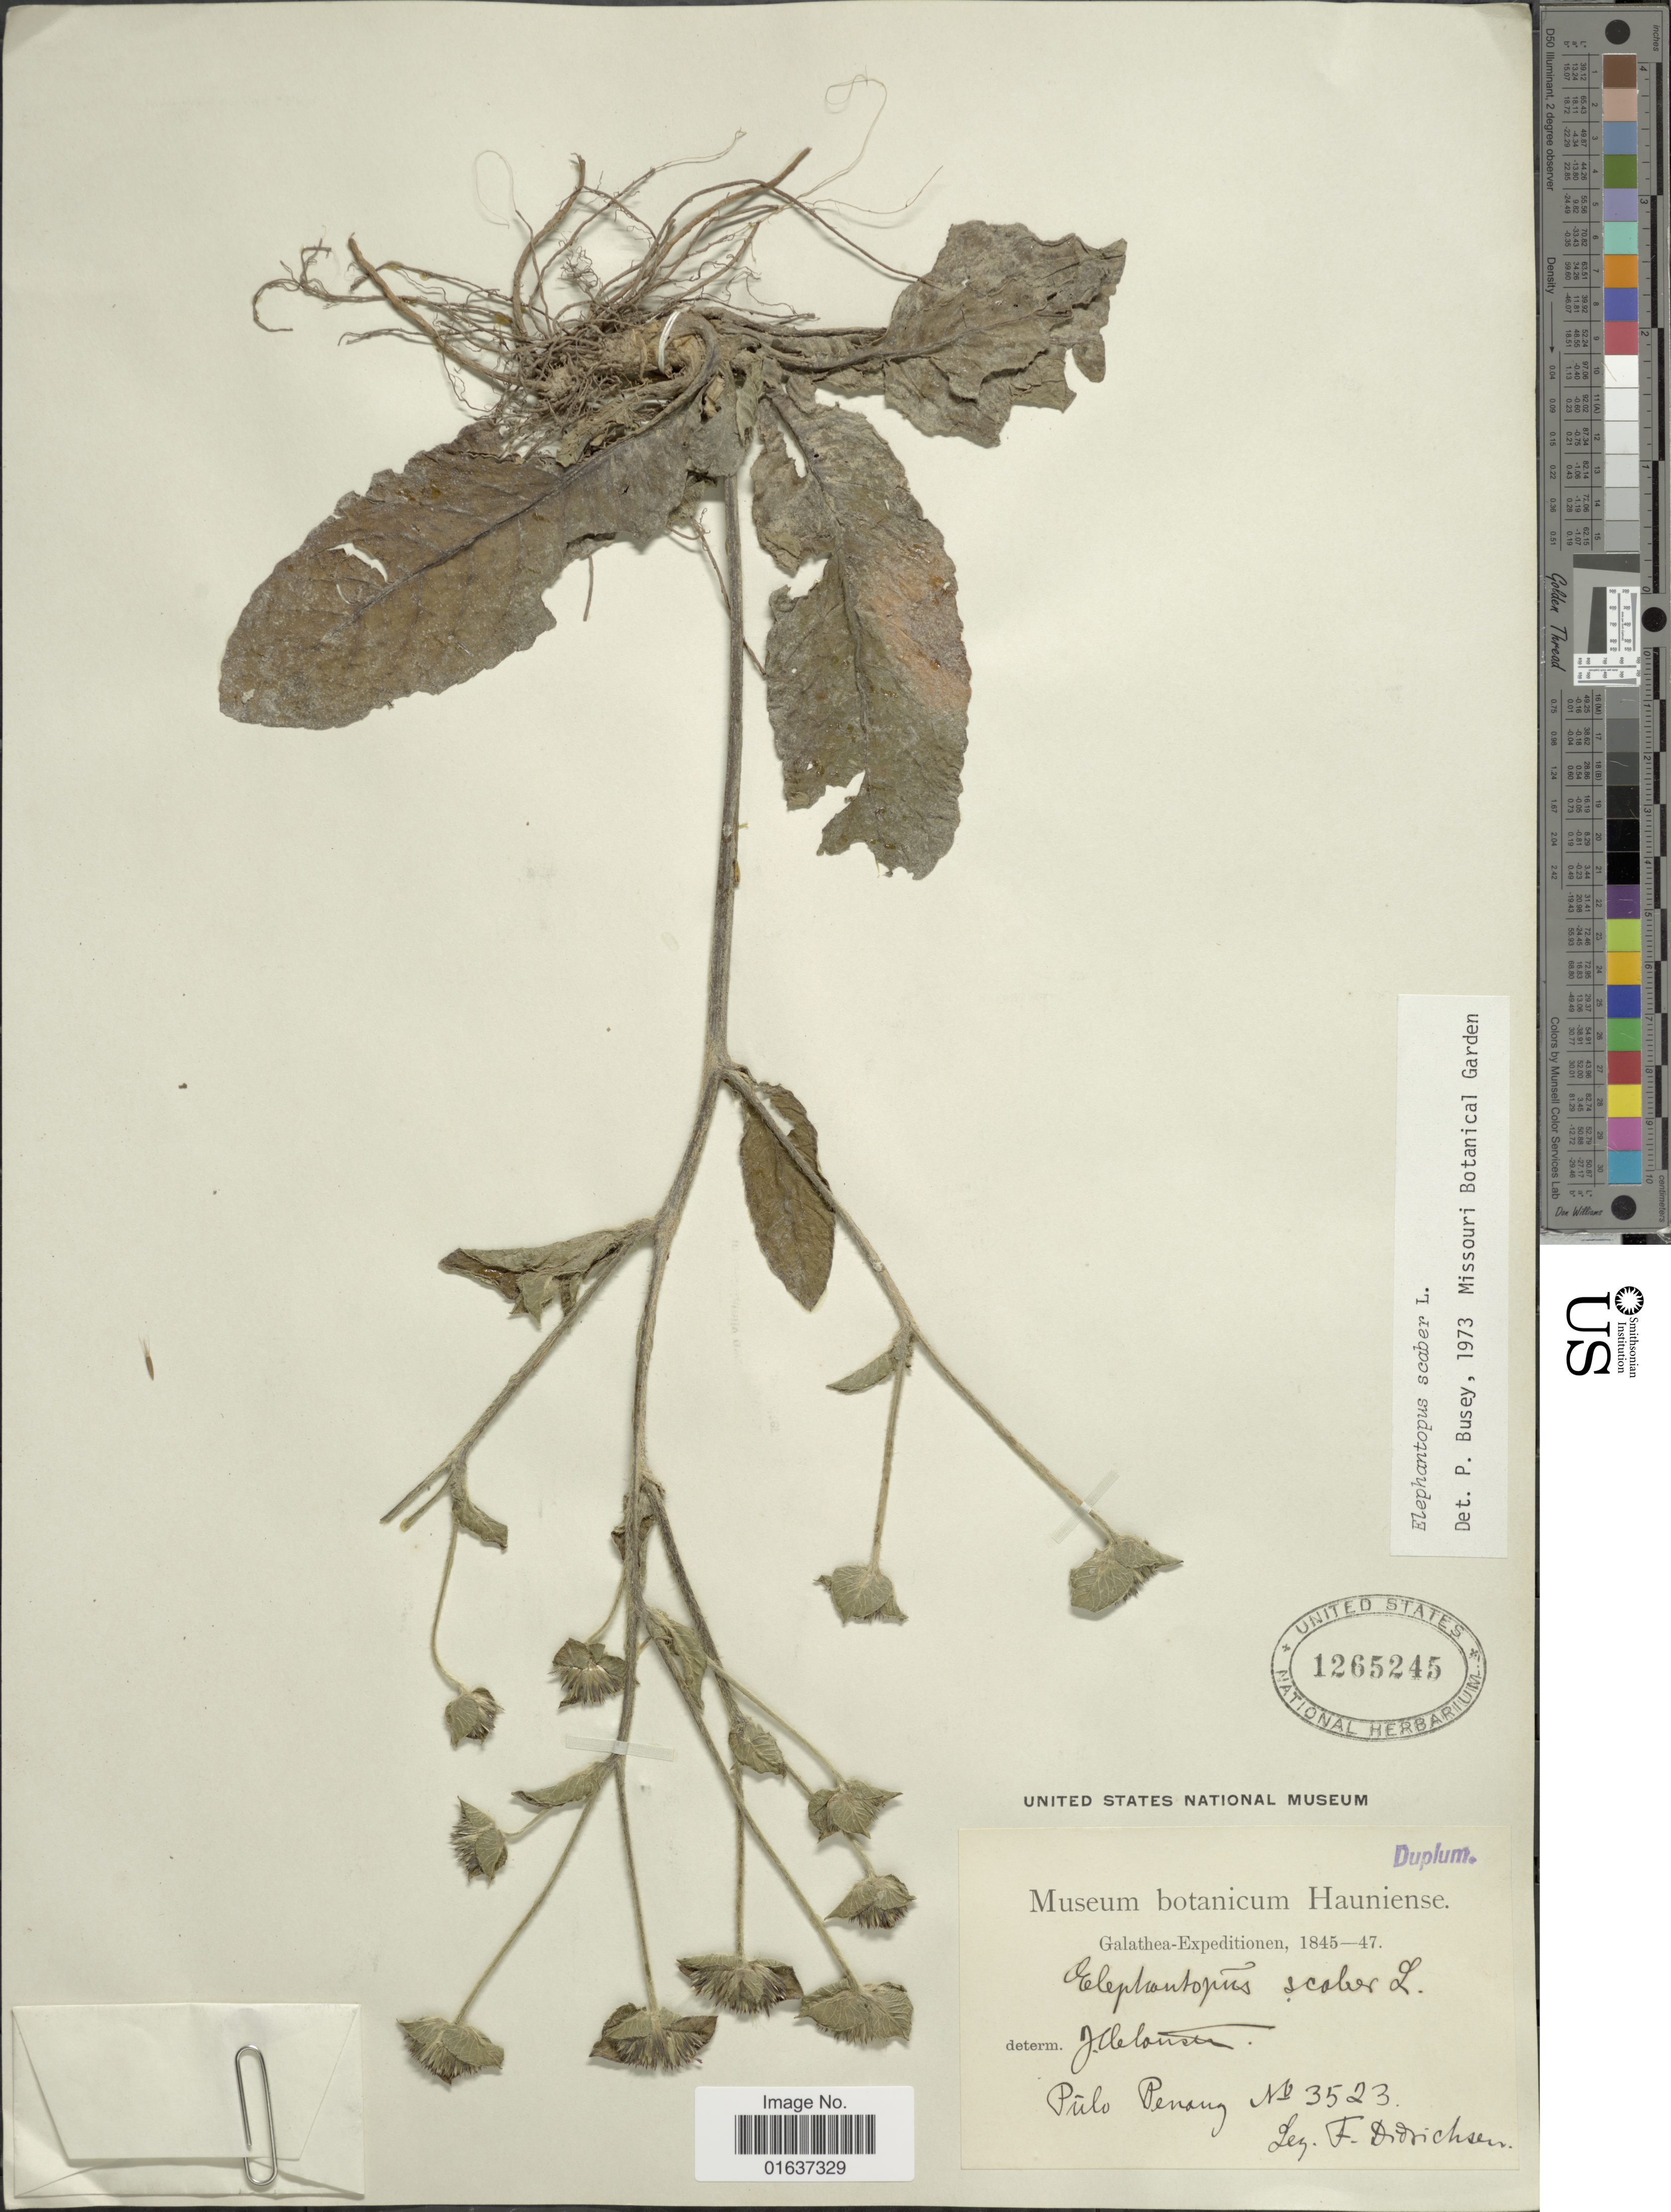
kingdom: Plantae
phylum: Tracheophyta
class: Magnoliopsida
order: Asterales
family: Asteraceae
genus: Elephantopus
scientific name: Elephantopus scaber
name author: L.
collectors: F. Didrichsen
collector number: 3523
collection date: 1845/1847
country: Malaysia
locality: Pülo Penang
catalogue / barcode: US 1265245